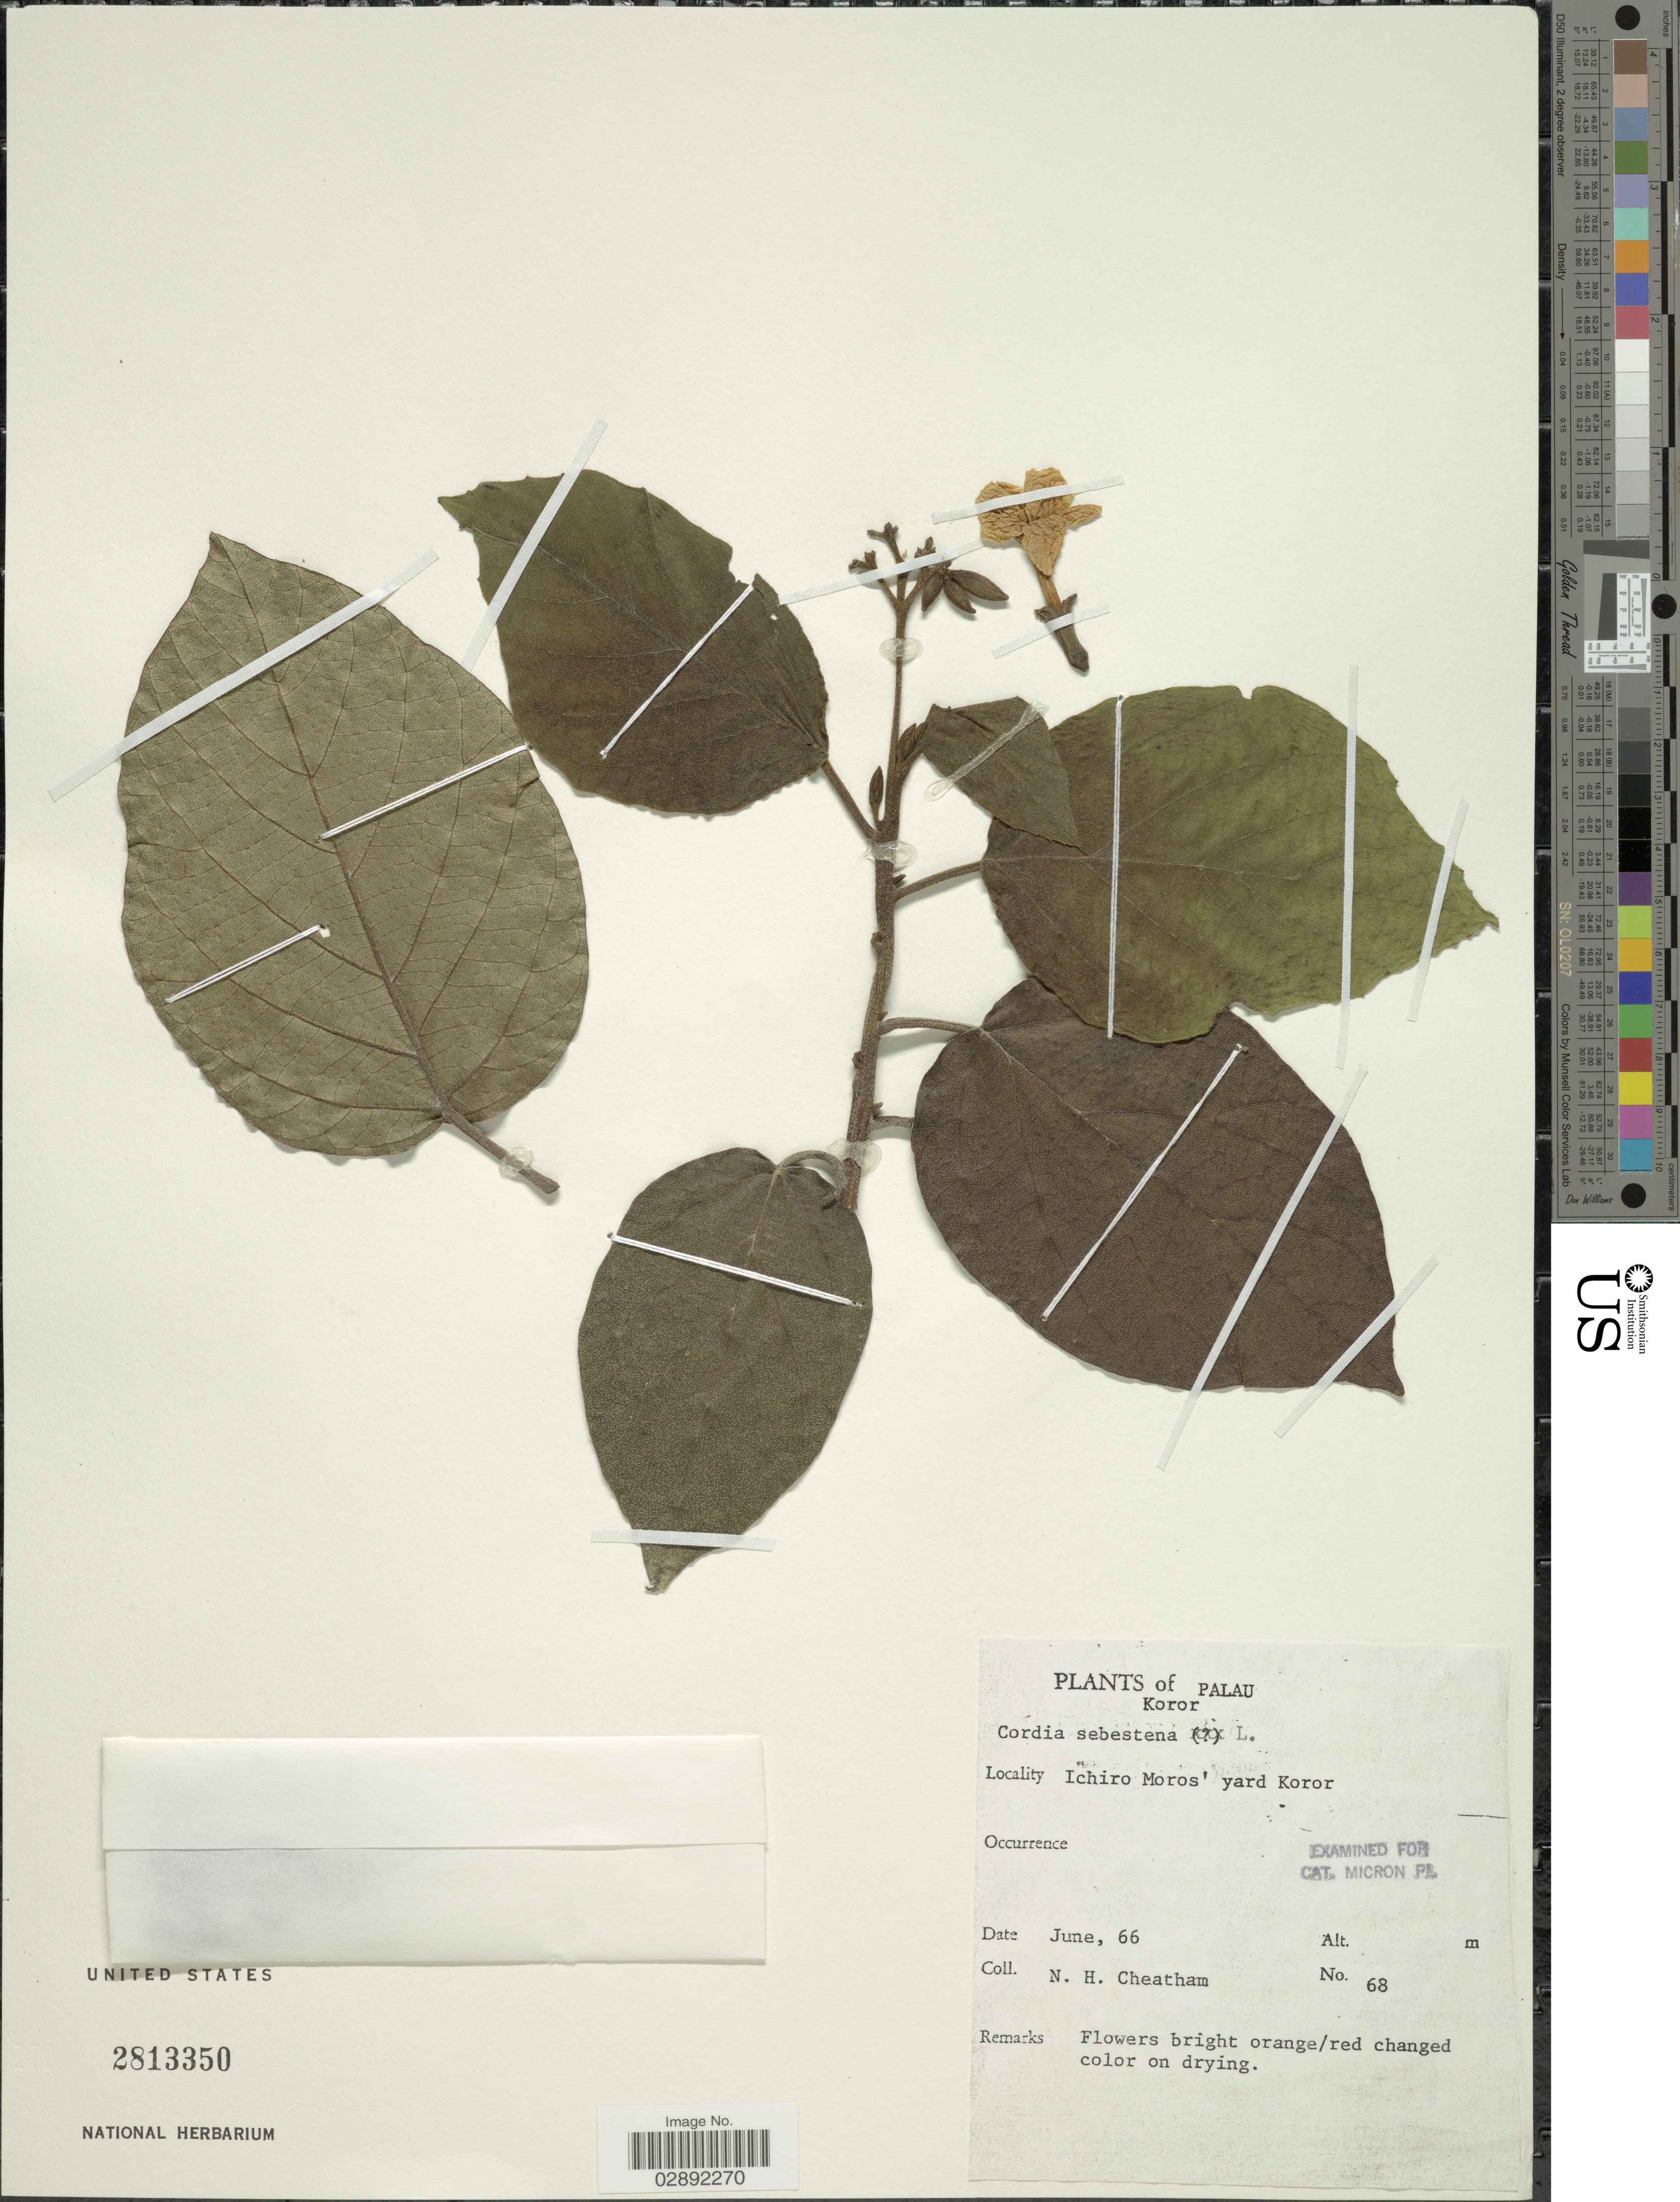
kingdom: Plantae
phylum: Tracheophyta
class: Magnoliopsida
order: Boraginales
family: Cordiaceae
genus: Cordia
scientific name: Cordia sebestena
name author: L.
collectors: N. H. Cheatham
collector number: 68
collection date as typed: Transcribed d/m/y: /6/66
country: Palau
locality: Palau. Koror. Ichiro Moros' yard Koror.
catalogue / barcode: US 2813350